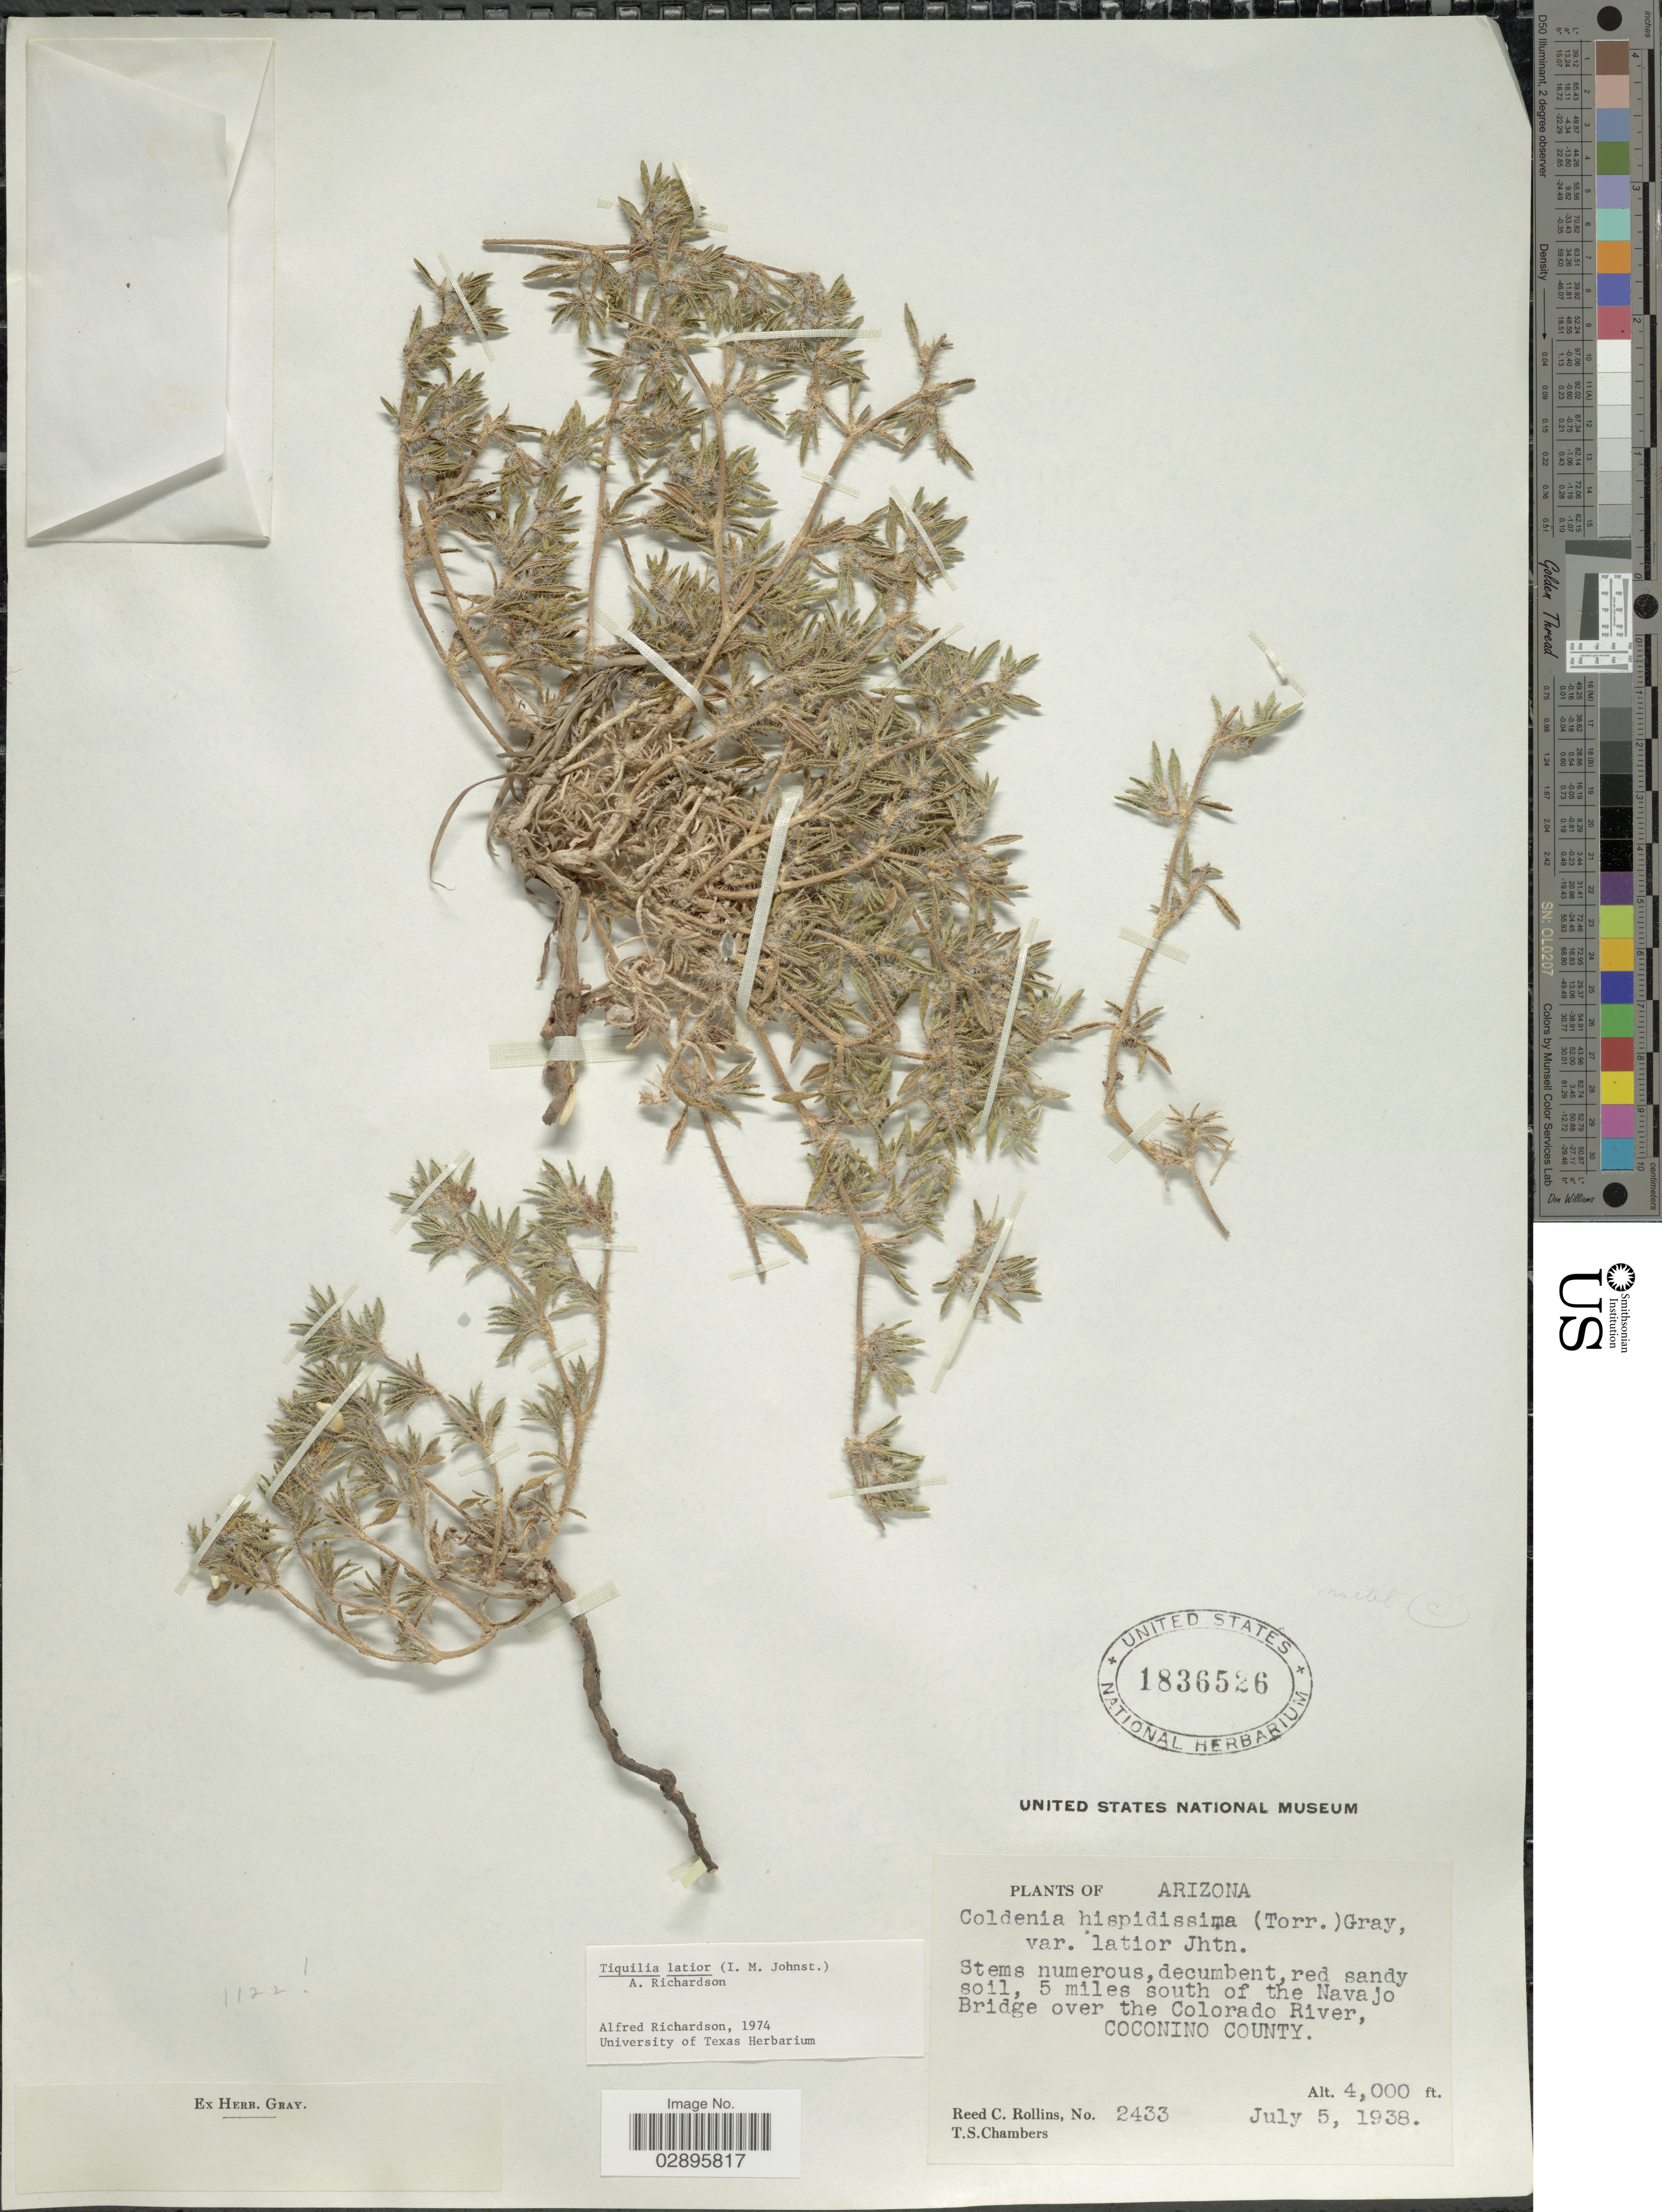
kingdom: Plantae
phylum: Tracheophyta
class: Magnoliopsida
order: Boraginales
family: Ehretiaceae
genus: Tiquilia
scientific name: Tiquilia latior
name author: (I.M. Johnst.) A.T. Richardson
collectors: R. C. Rollins & T. Chambers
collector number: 2433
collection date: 1938-07-05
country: United States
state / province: Arizona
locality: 5 miles south of Navajo Bridge over the Colorado River, Coconino County.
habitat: red sandy soil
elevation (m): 1219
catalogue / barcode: US 1836526